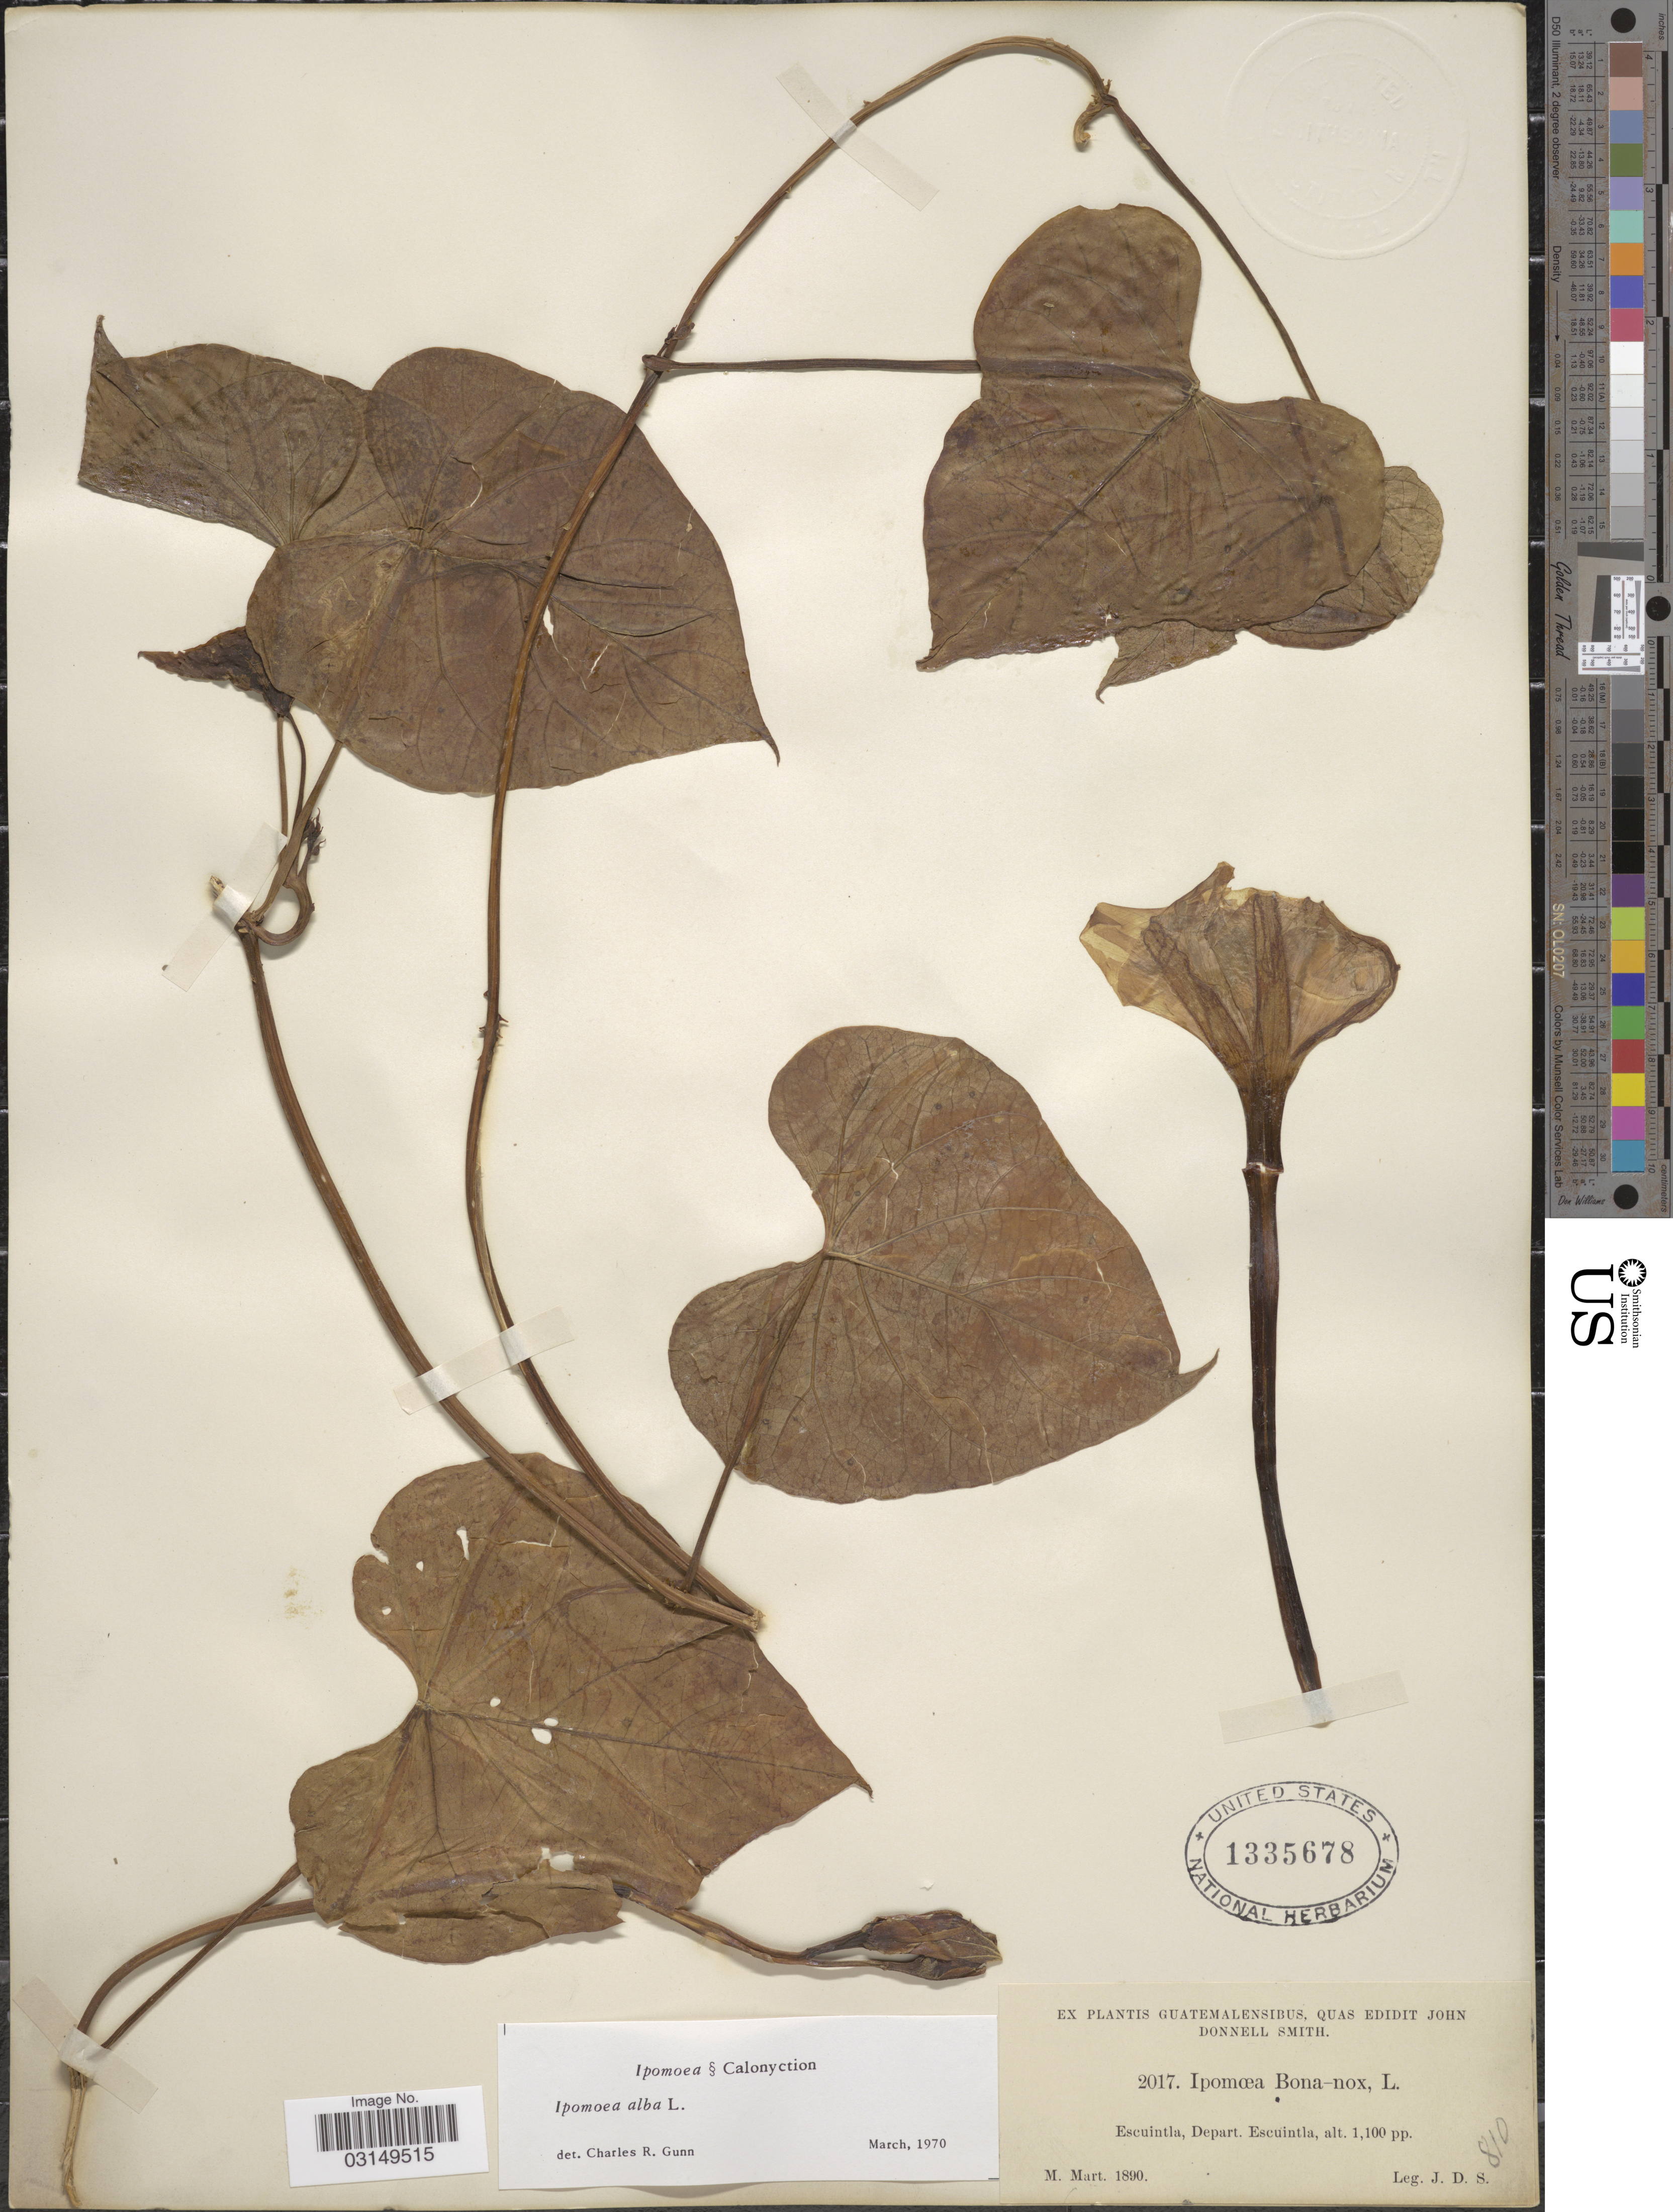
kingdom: Plantae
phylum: Tracheophyta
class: Magnoliopsida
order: Solanales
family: Convolvulaceae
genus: Ipomoea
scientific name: Ipomoea alba L.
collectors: J. Donnell Smith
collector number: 2017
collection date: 1890-03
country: Guatemala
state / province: Escuintla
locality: Escuintla, Depart. Escuintla.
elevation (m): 335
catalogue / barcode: US 1335678